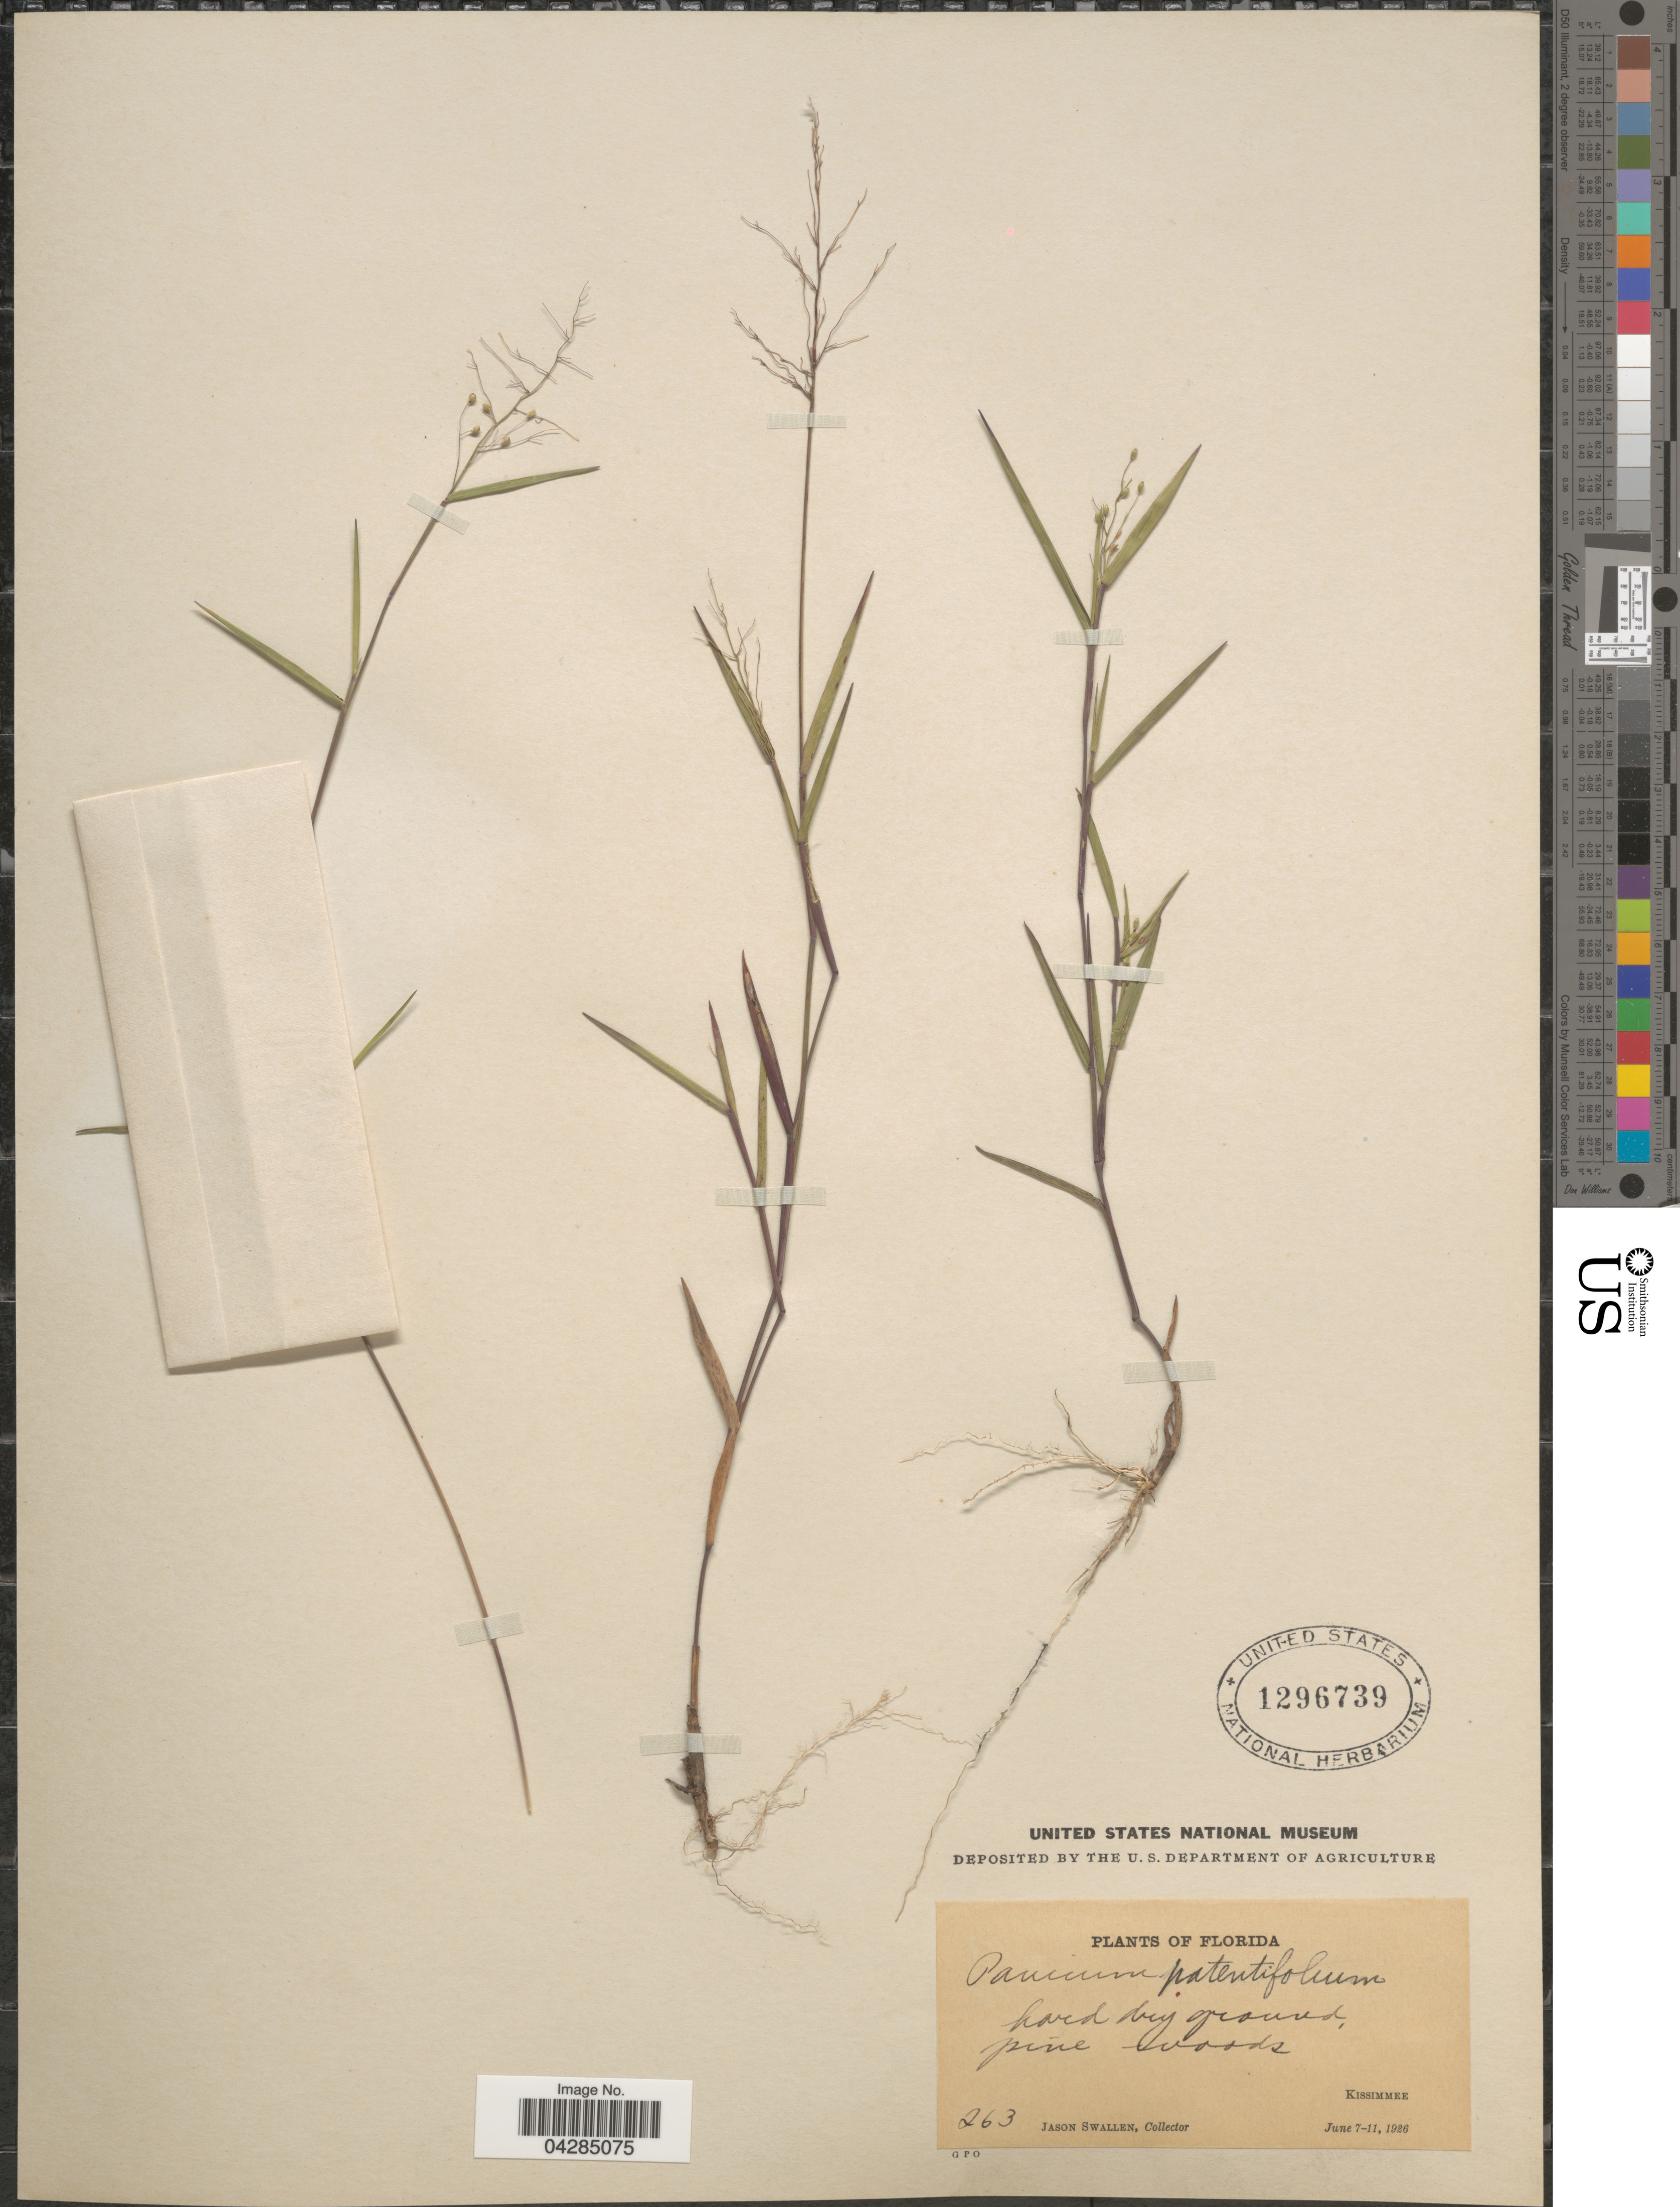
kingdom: Plantae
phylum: Tracheophyta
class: Liliopsida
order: Poales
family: Poaceae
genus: Dichanthelium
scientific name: Dichanthelium portoricense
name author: (Desv. ex Ham.) B.F. Hansen & Wunderlin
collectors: J. R. Swallen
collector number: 263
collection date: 1926-06-07/1926-06-11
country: United States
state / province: Florida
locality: Kissimmee.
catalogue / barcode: US 1296739